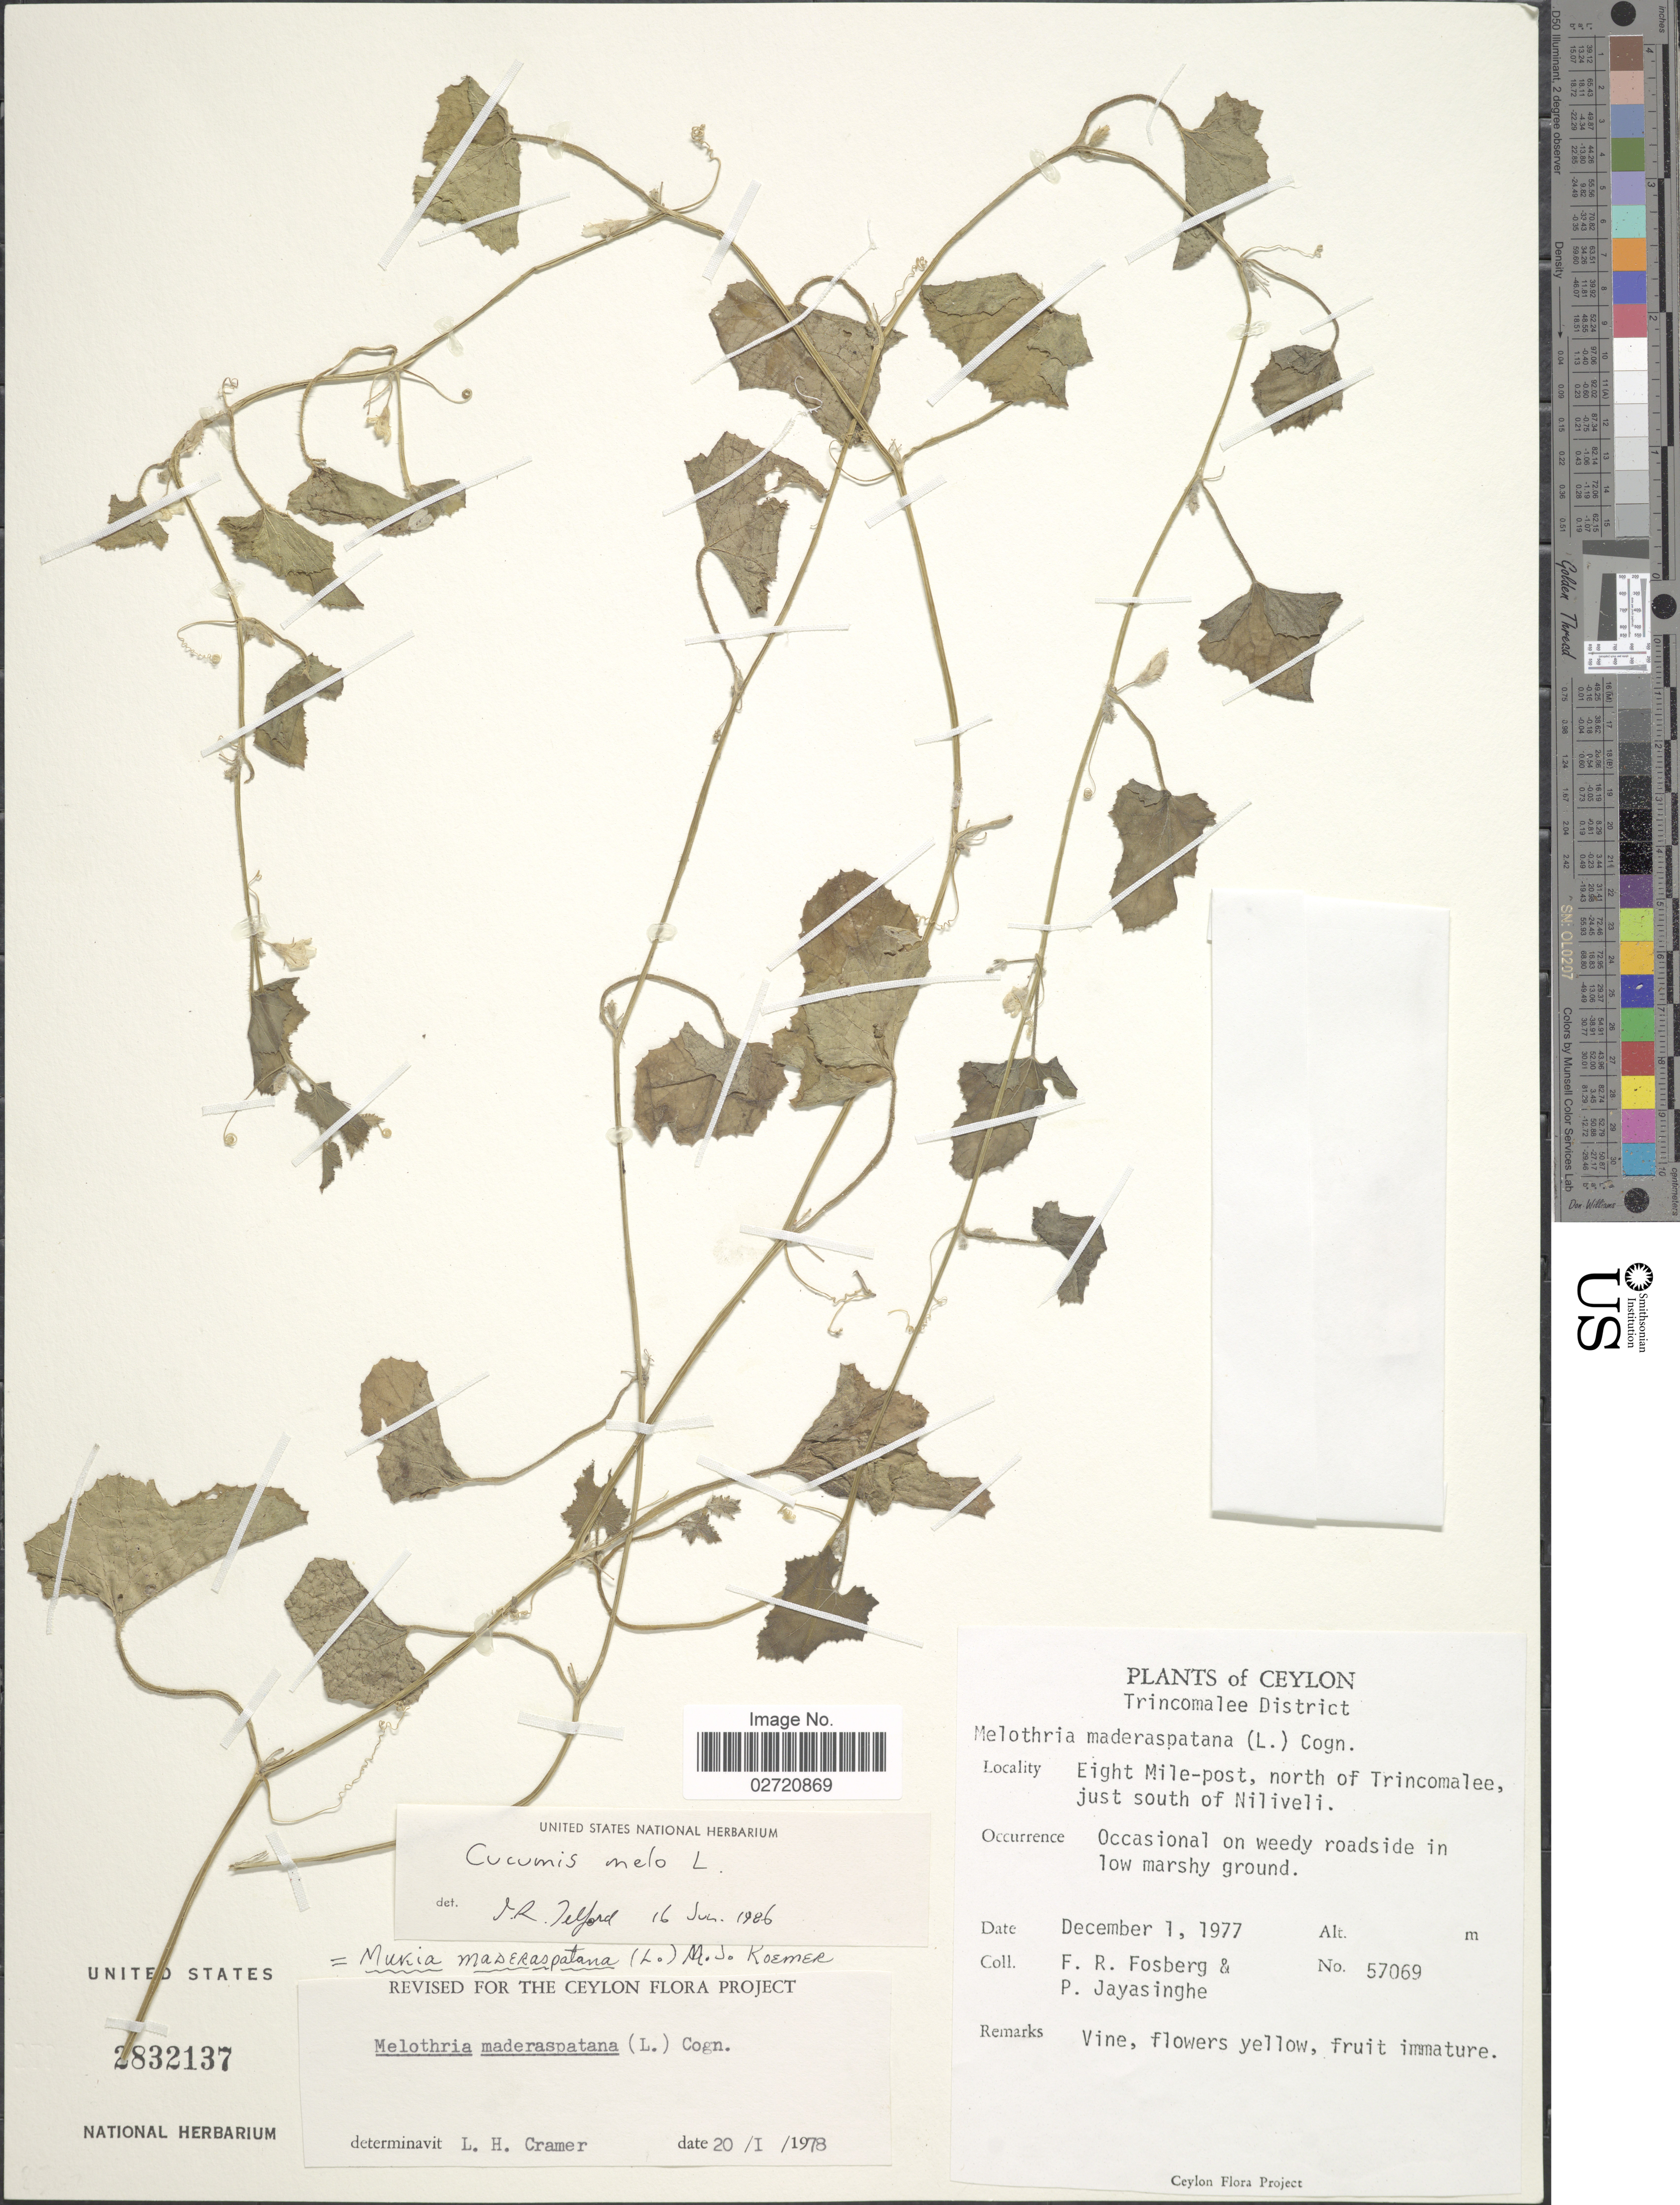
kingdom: Plantae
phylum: Tracheophyta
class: Magnoliopsida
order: Cucurbitales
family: Cucurbitaceae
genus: Cucumis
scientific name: Cucumis melo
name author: L.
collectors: F. R. Fosberg & P. Jayasinghe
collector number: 57069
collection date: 1977-12-01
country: Sri Lanka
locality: Ceylon. Trincomalee District. Eight Mile-post, north of Trincomalee, just south of Niliveli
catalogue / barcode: US 2832137